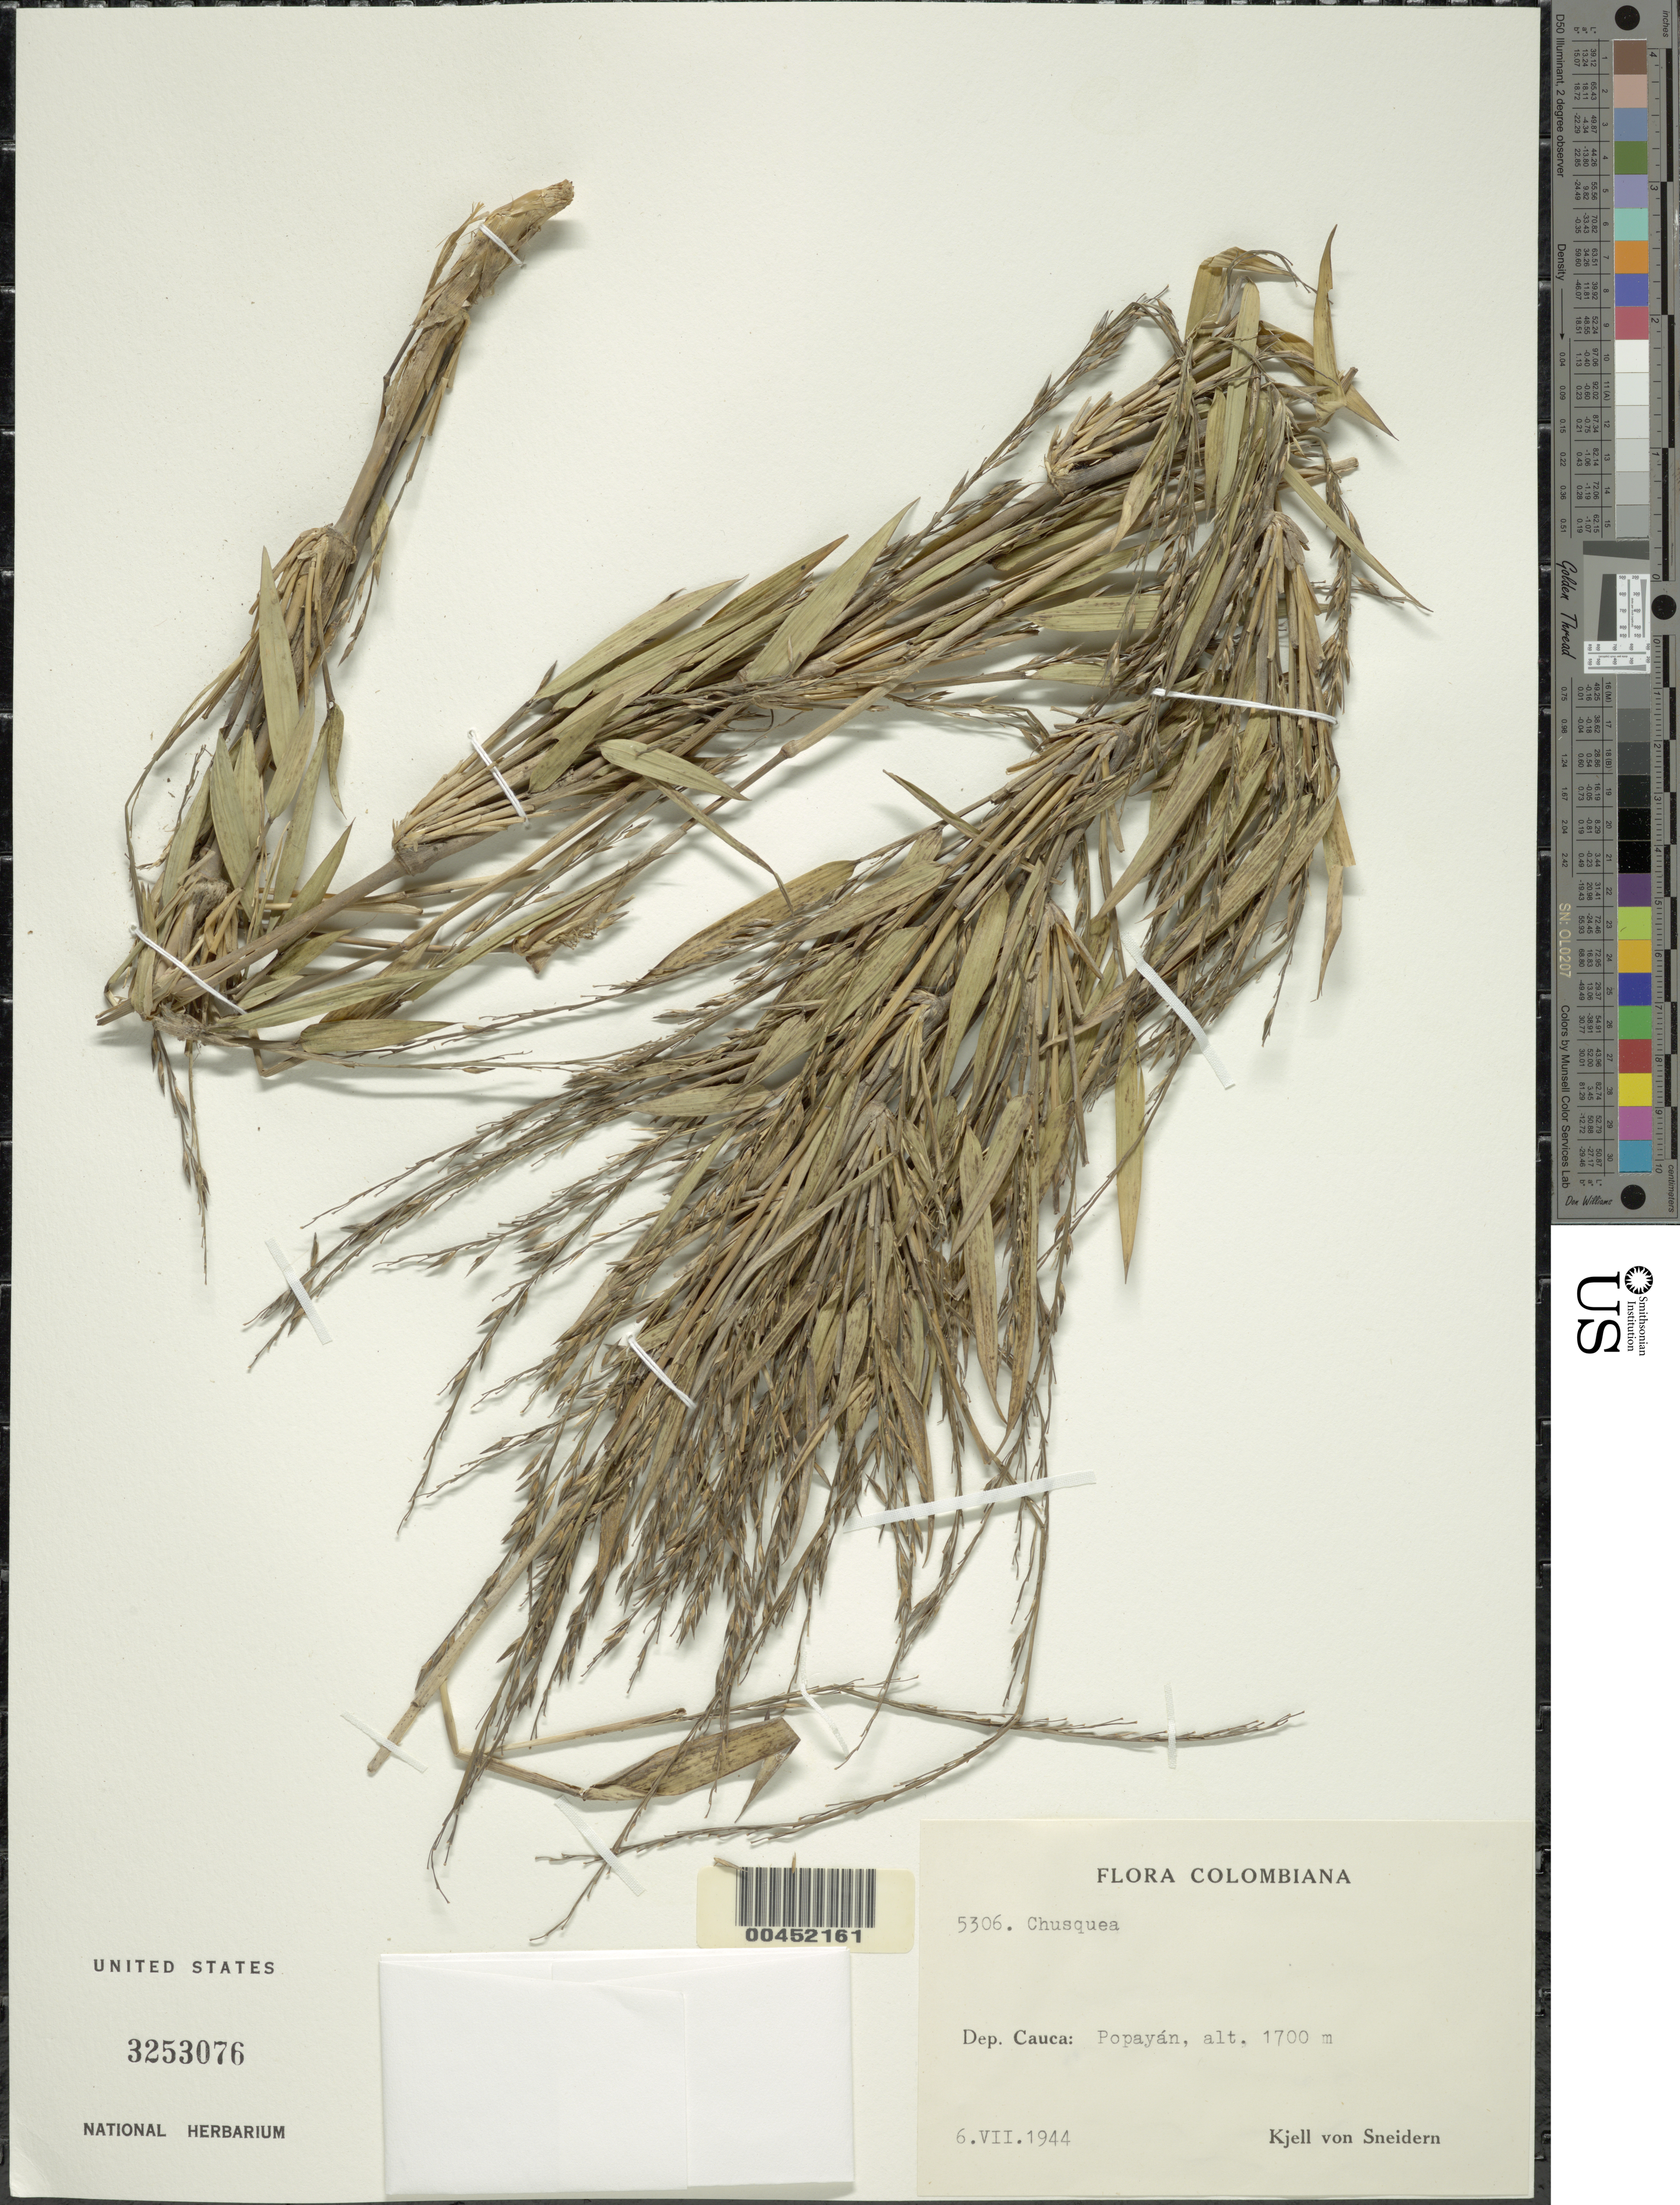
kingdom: Plantae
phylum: Tracheophyta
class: Liliopsida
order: Poales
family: Poaceae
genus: Chusquea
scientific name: Chusquea sp.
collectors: K. von Sneidern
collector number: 5306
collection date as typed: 06 Jul 1944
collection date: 1944-07-06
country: Colombia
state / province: Cauca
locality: Popayan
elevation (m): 1700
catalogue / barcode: US 3253076